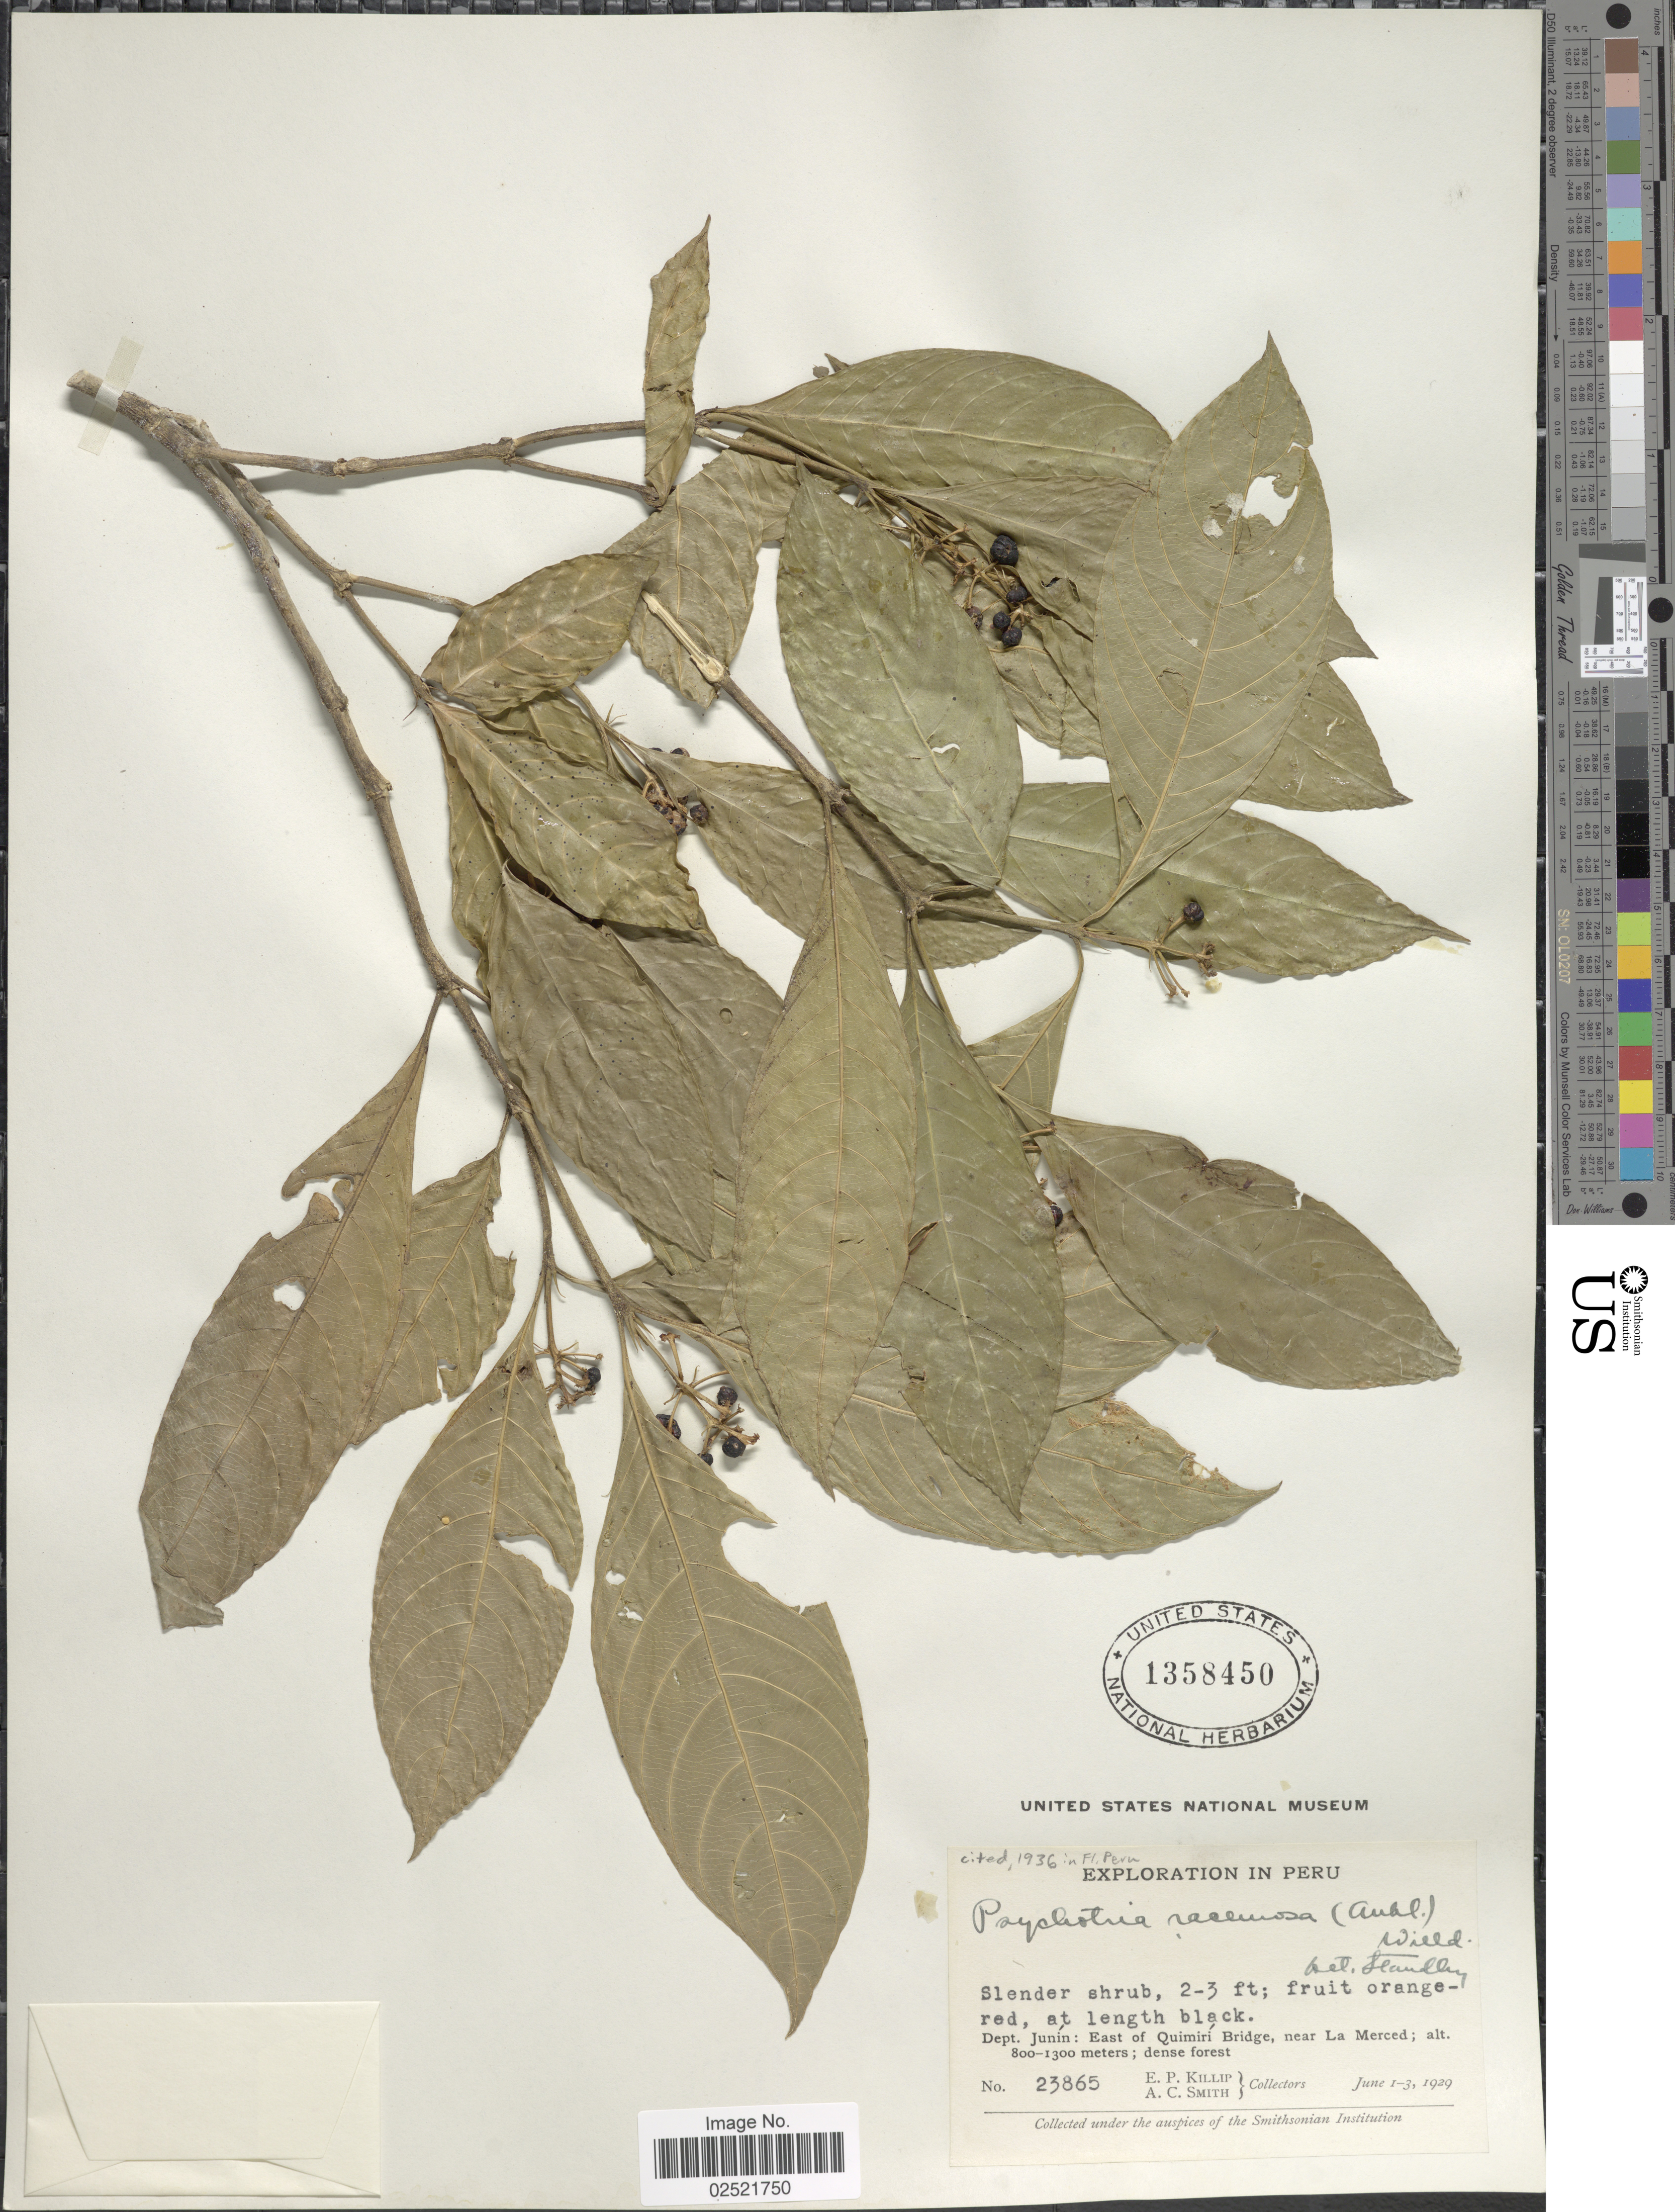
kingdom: Plantae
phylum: Tracheophyta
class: Magnoliopsida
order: Gentianales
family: Rubiaceae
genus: Psychotria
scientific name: Psychotria racemosa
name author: (Aubl.) Raeuschel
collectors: E. P. Killip & A. C. Smith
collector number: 23865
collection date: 1929-06-01/1929-06-03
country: Peru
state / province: Junín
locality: East of Quimiri Bridge, near La Merced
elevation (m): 800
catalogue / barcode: US 1358450